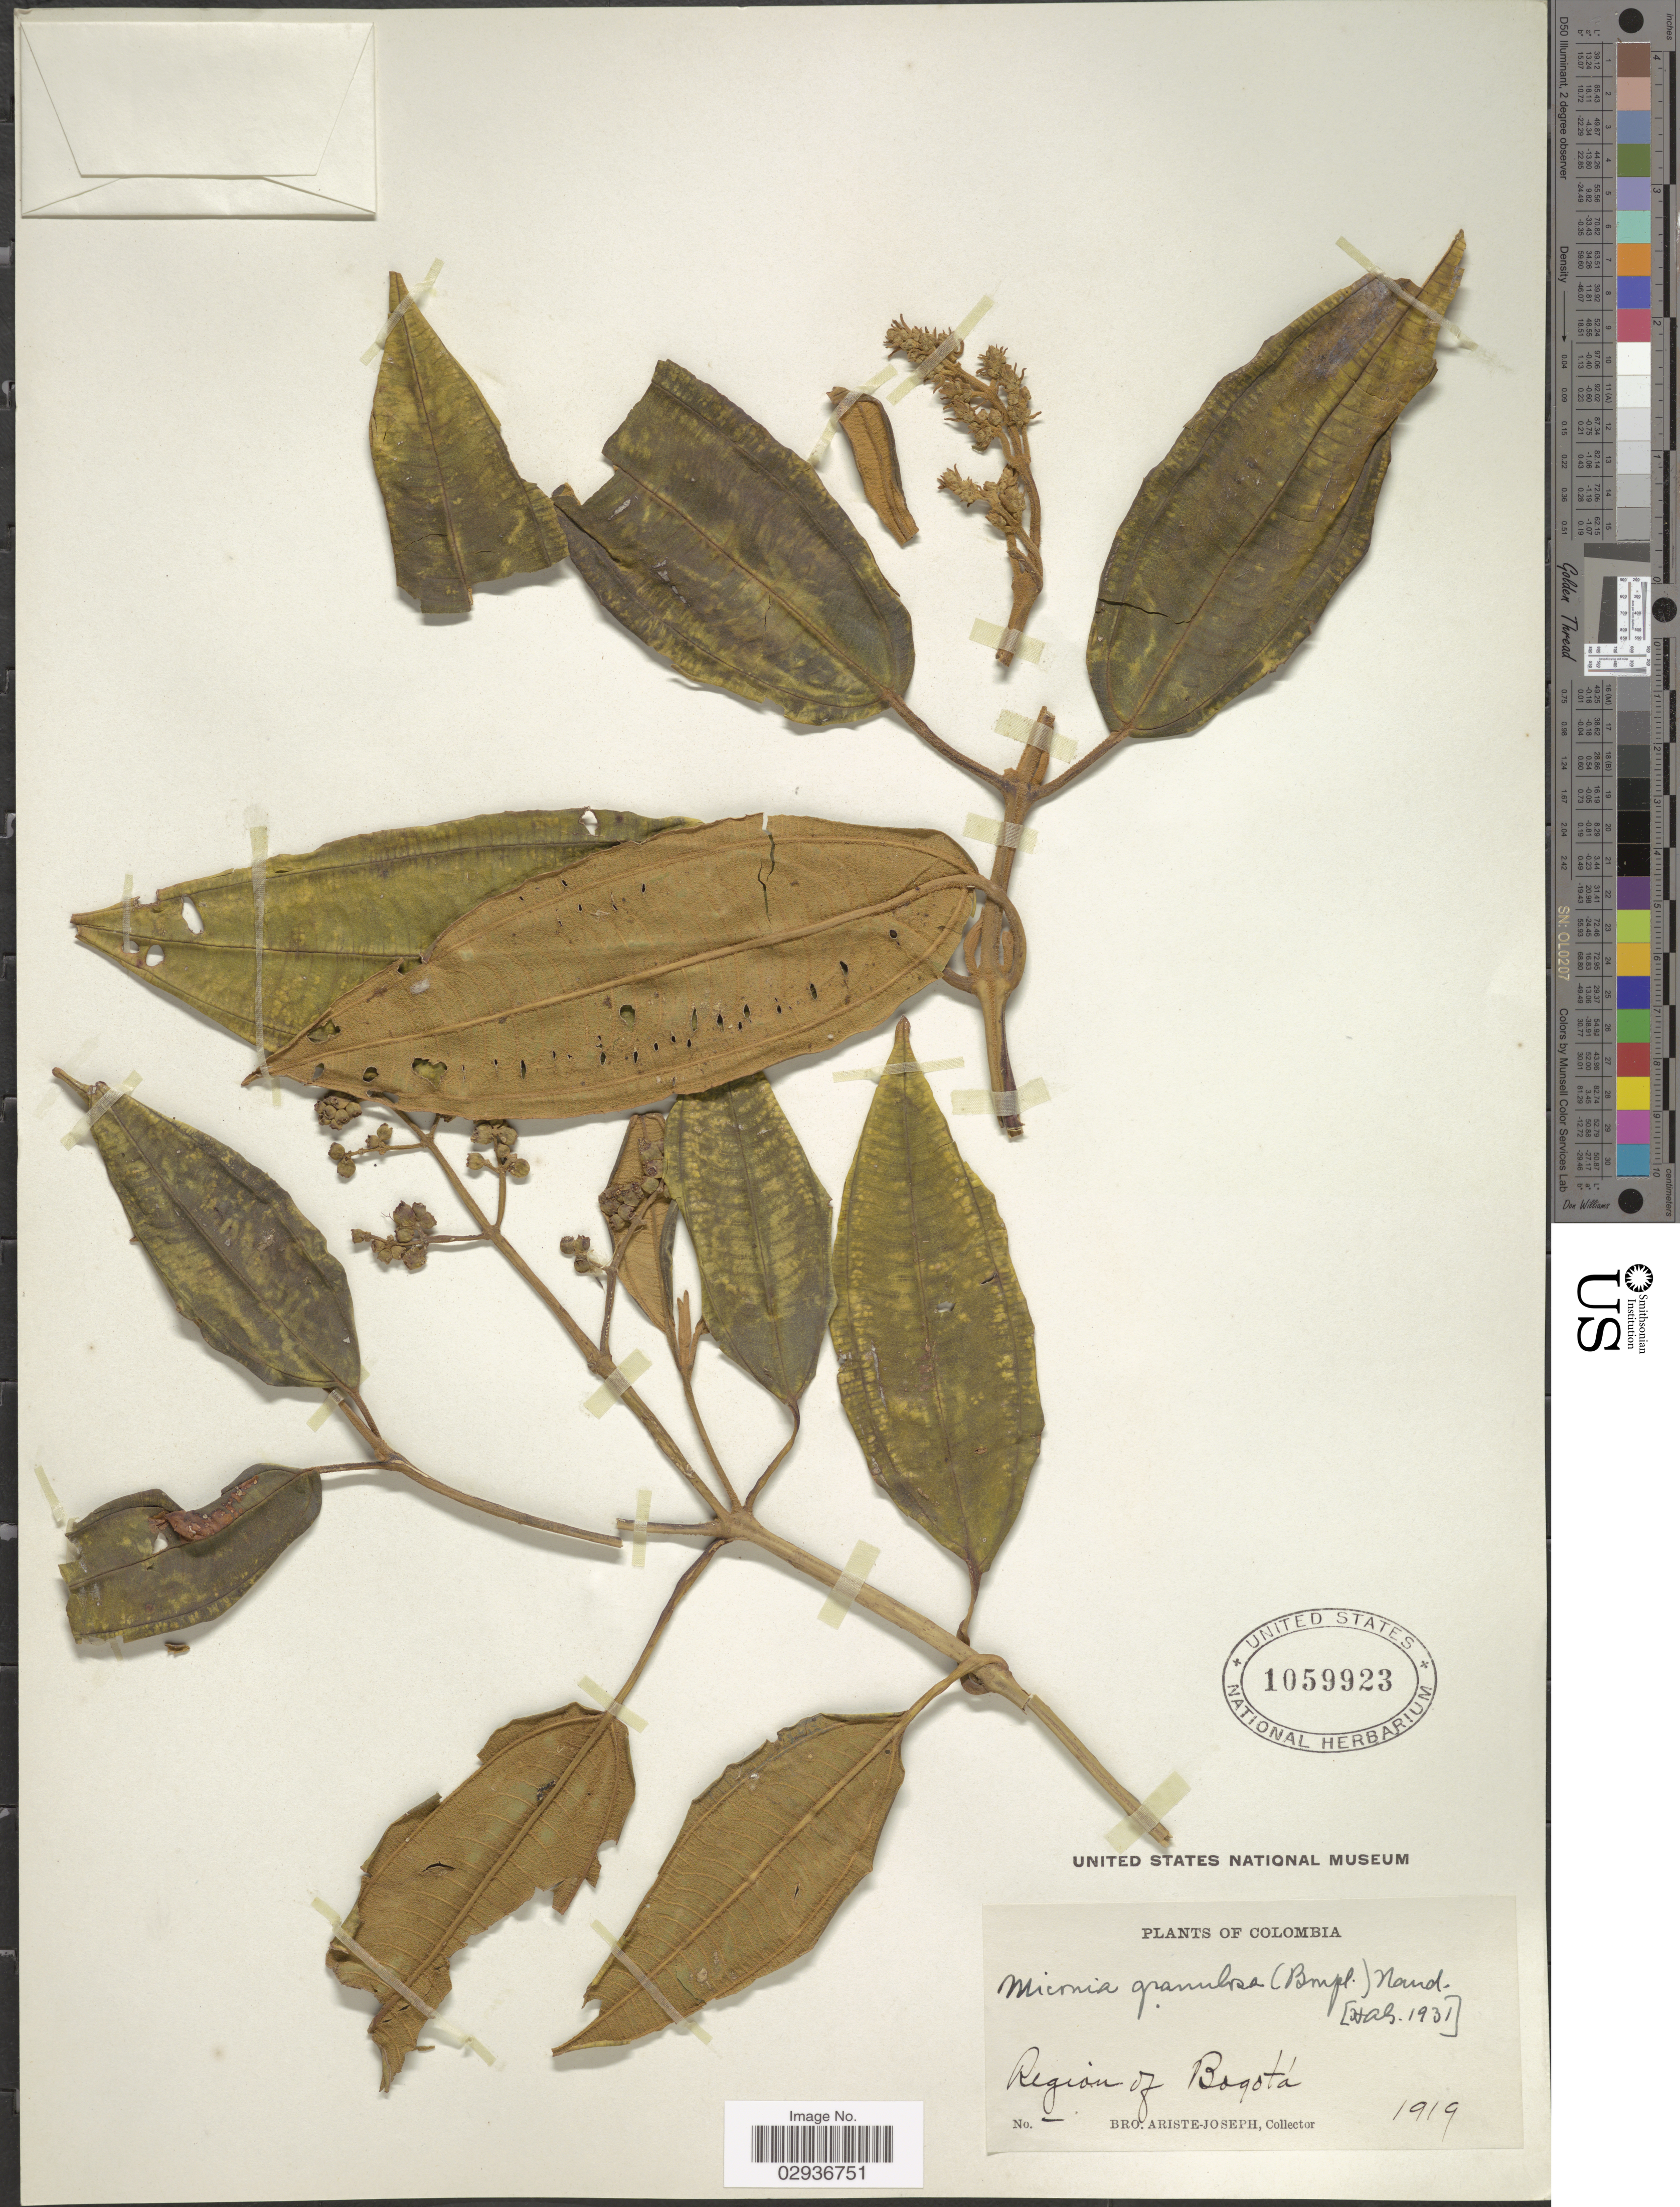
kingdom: Plantae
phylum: Tracheophyta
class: Magnoliopsida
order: Myrtales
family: Melastomataceae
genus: Miconia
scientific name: Miconia biappendiculata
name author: (Naudin) L. Uribe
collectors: Bro. Ariste-Joseph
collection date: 1919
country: Colombia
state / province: Bogota D.C.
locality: Region of Bogotá.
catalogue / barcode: US 1059923